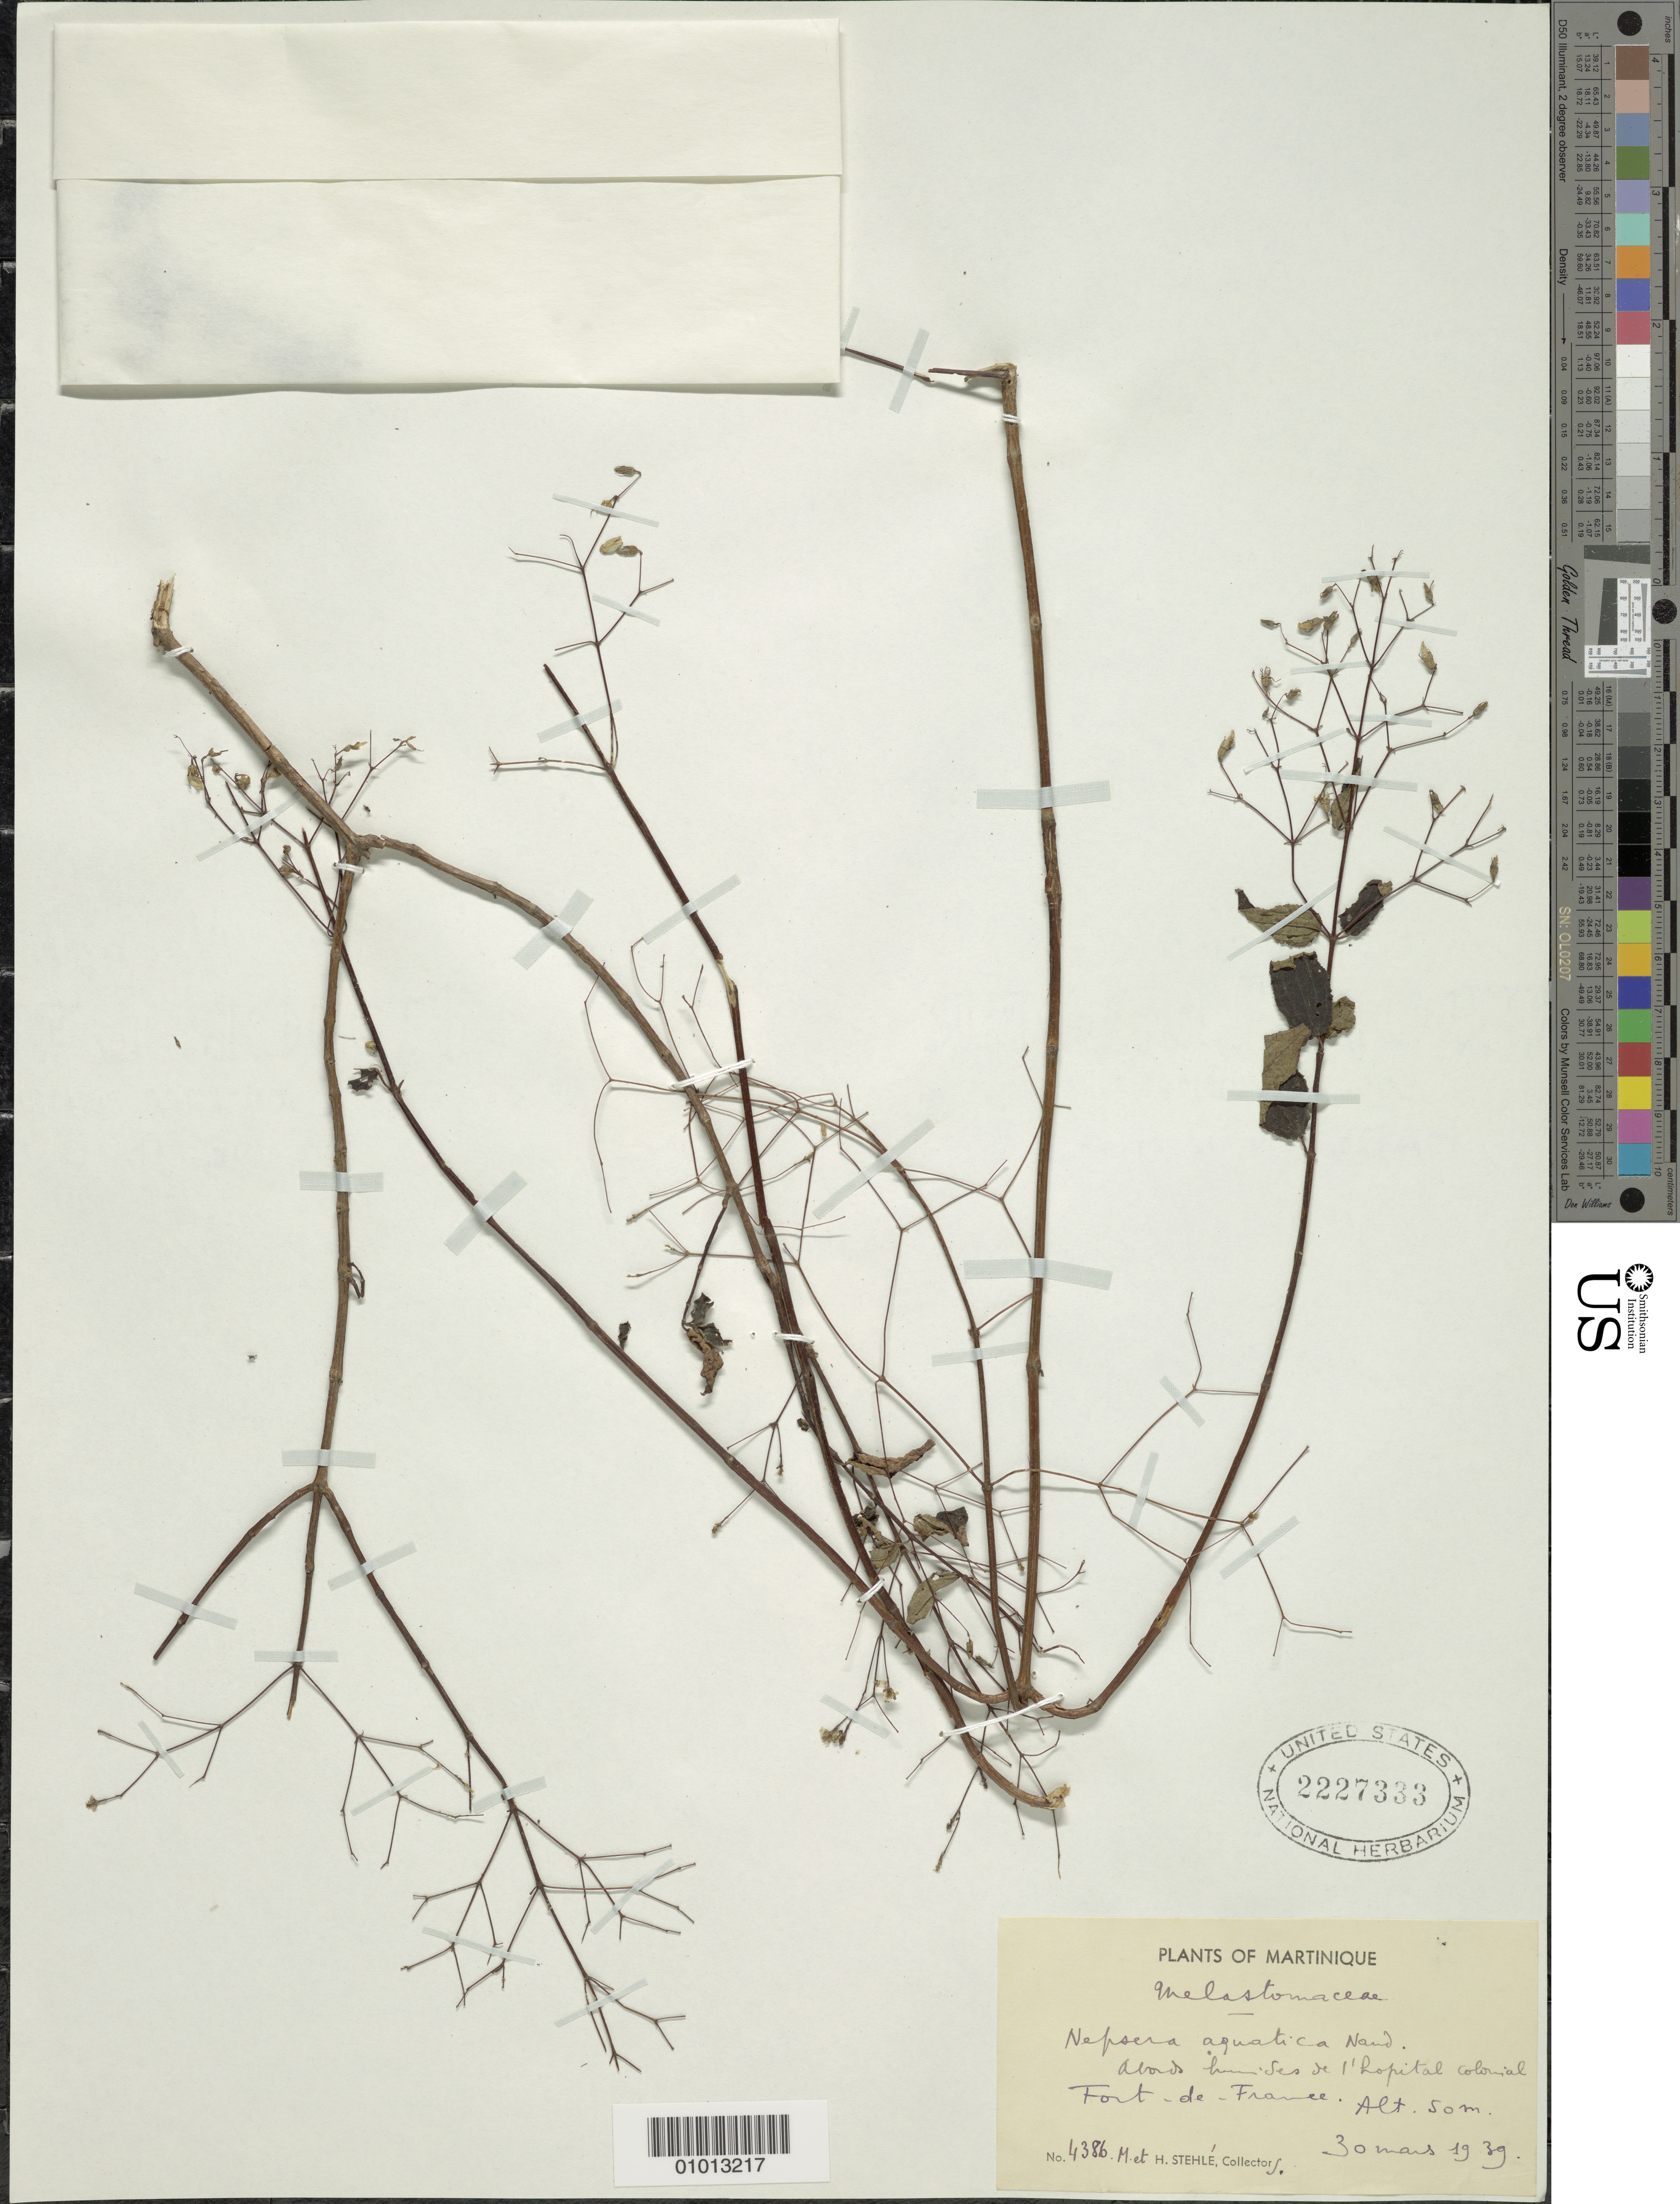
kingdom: Plantae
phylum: Tracheophyta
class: Magnoliopsida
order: Myrtales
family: Melastomataceae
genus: Nepsera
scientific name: Nepsera aquatica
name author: (Aubl.) Naudin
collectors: H. Stehlé & M. Stehlé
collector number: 4386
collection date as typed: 30 Mar 1939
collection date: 1939-03-30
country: Martinique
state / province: Fort-de-France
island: Martinique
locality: Fort de France, de l'hopital colonial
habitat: Abords humides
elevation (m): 50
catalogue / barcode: US 2227333